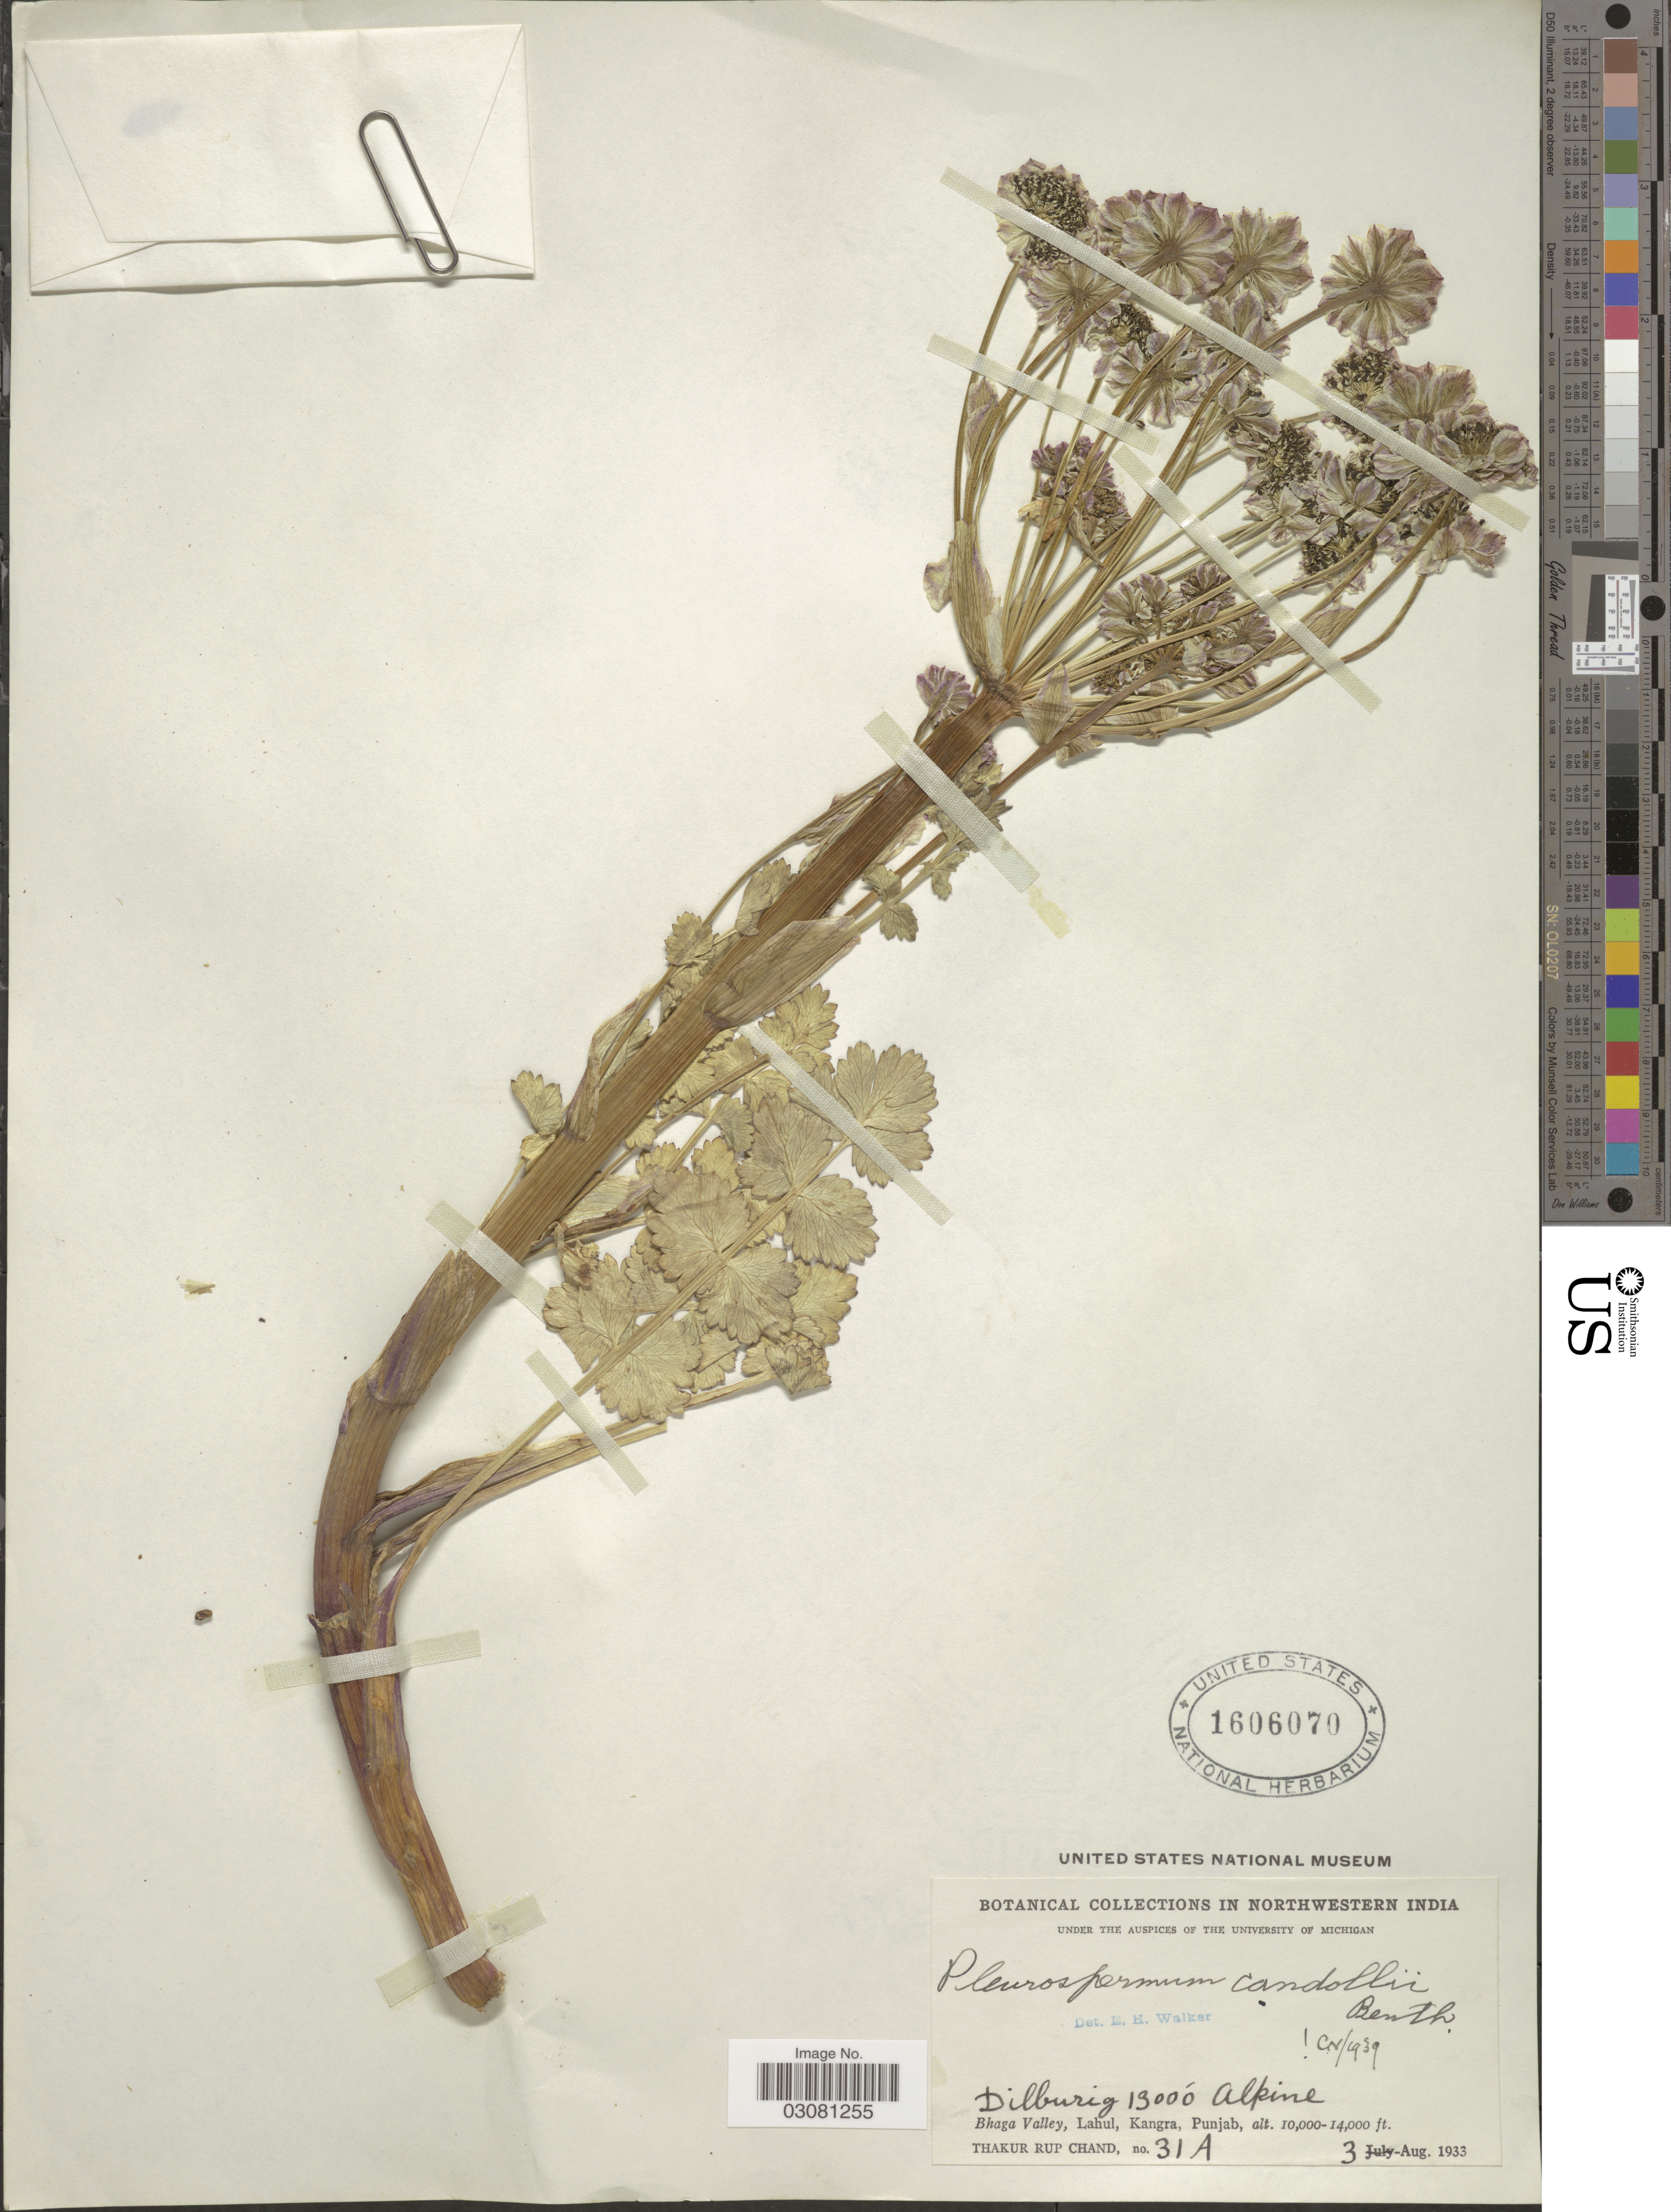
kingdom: Plantae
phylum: Tracheophyta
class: Magnoliopsida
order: Apiales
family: Apiaceae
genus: Pleurospermum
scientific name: Pleurospermum candollei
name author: (DC.) Benth. ex C.B. Clarke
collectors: T. R. Chand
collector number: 31 A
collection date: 1933-08-03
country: India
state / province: Punjab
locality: Northwestern India. Dilburig Alkine. Bhaga Valley, Lahul, Kangra.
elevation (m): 3962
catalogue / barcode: US 1606070